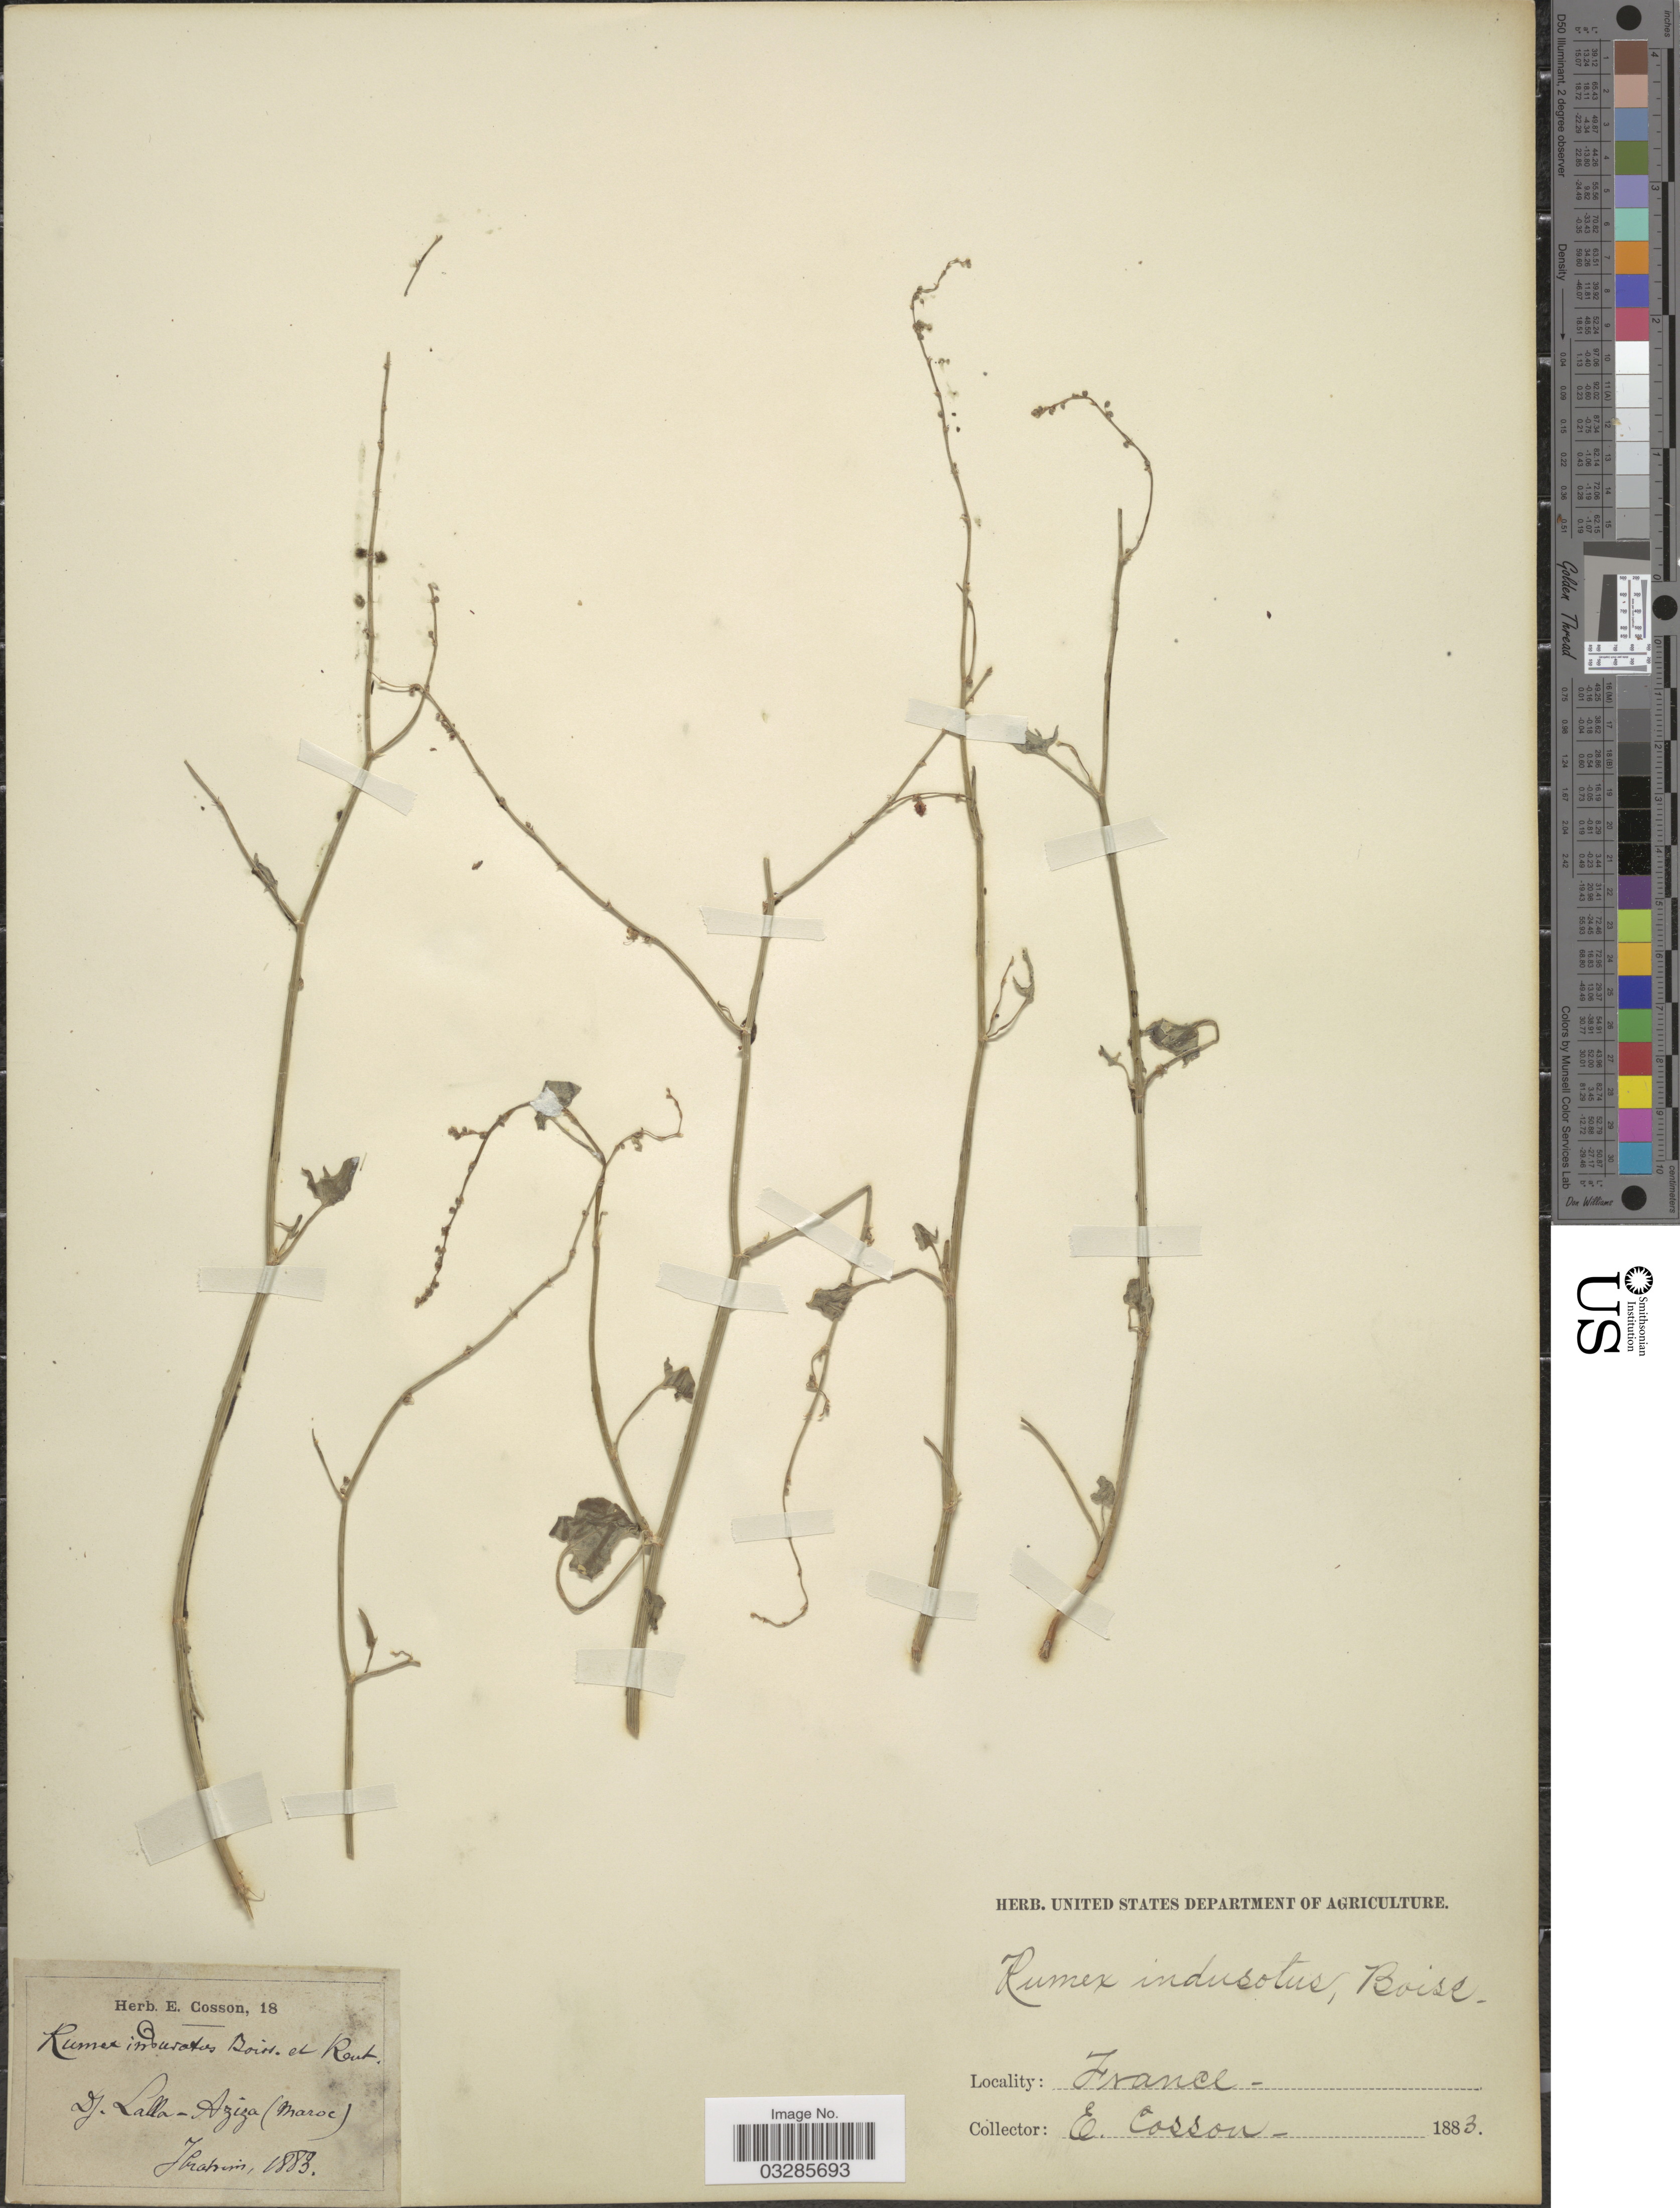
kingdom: Plantae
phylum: Tracheophyta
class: Magnoliopsida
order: Caryophyllales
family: Polygonaceae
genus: Rumex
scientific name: Rumex induratus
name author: Boiss. & Reut.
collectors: E. Cosson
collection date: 1883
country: France